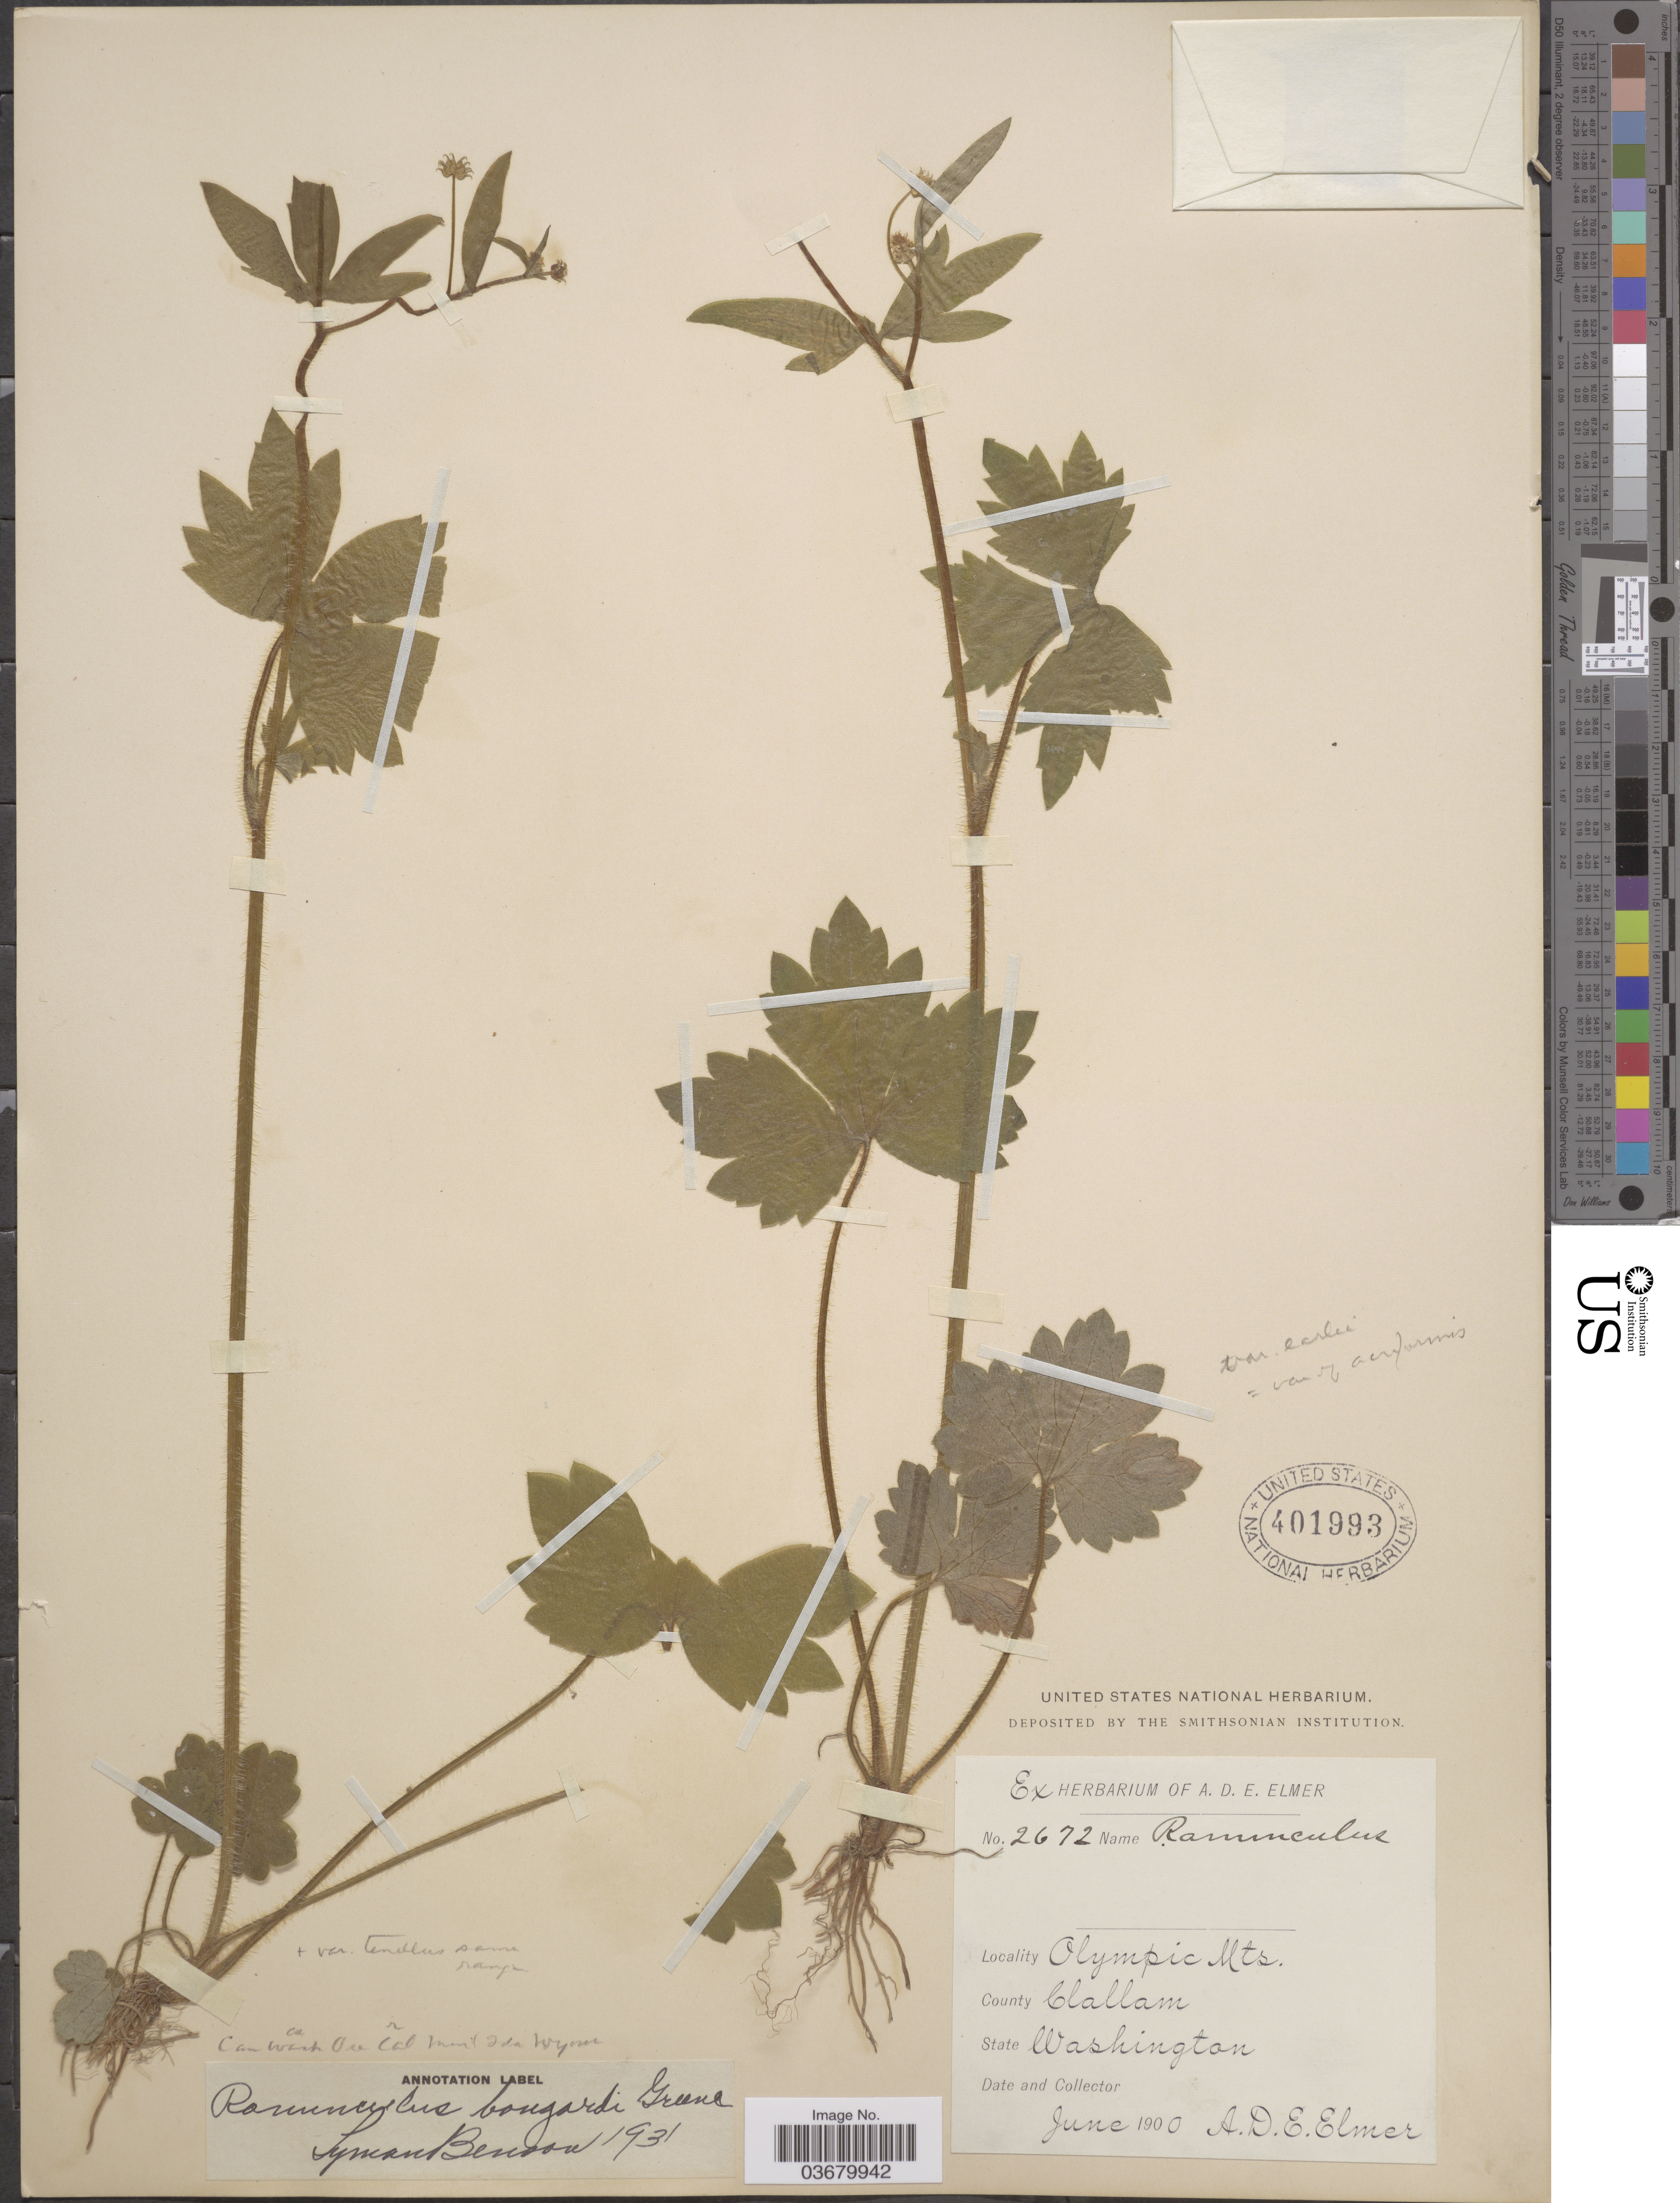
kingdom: Plantae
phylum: Tracheophyta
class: Magnoliopsida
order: Ranunculales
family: Ranunculaceae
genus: Ranunculus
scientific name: Ranunculus bongardii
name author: Greene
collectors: A. D. E. Elmer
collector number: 2672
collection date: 1900-06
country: United States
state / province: Washington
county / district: Clallam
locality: Olympic Mts. County Clallam.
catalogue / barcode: US 401993